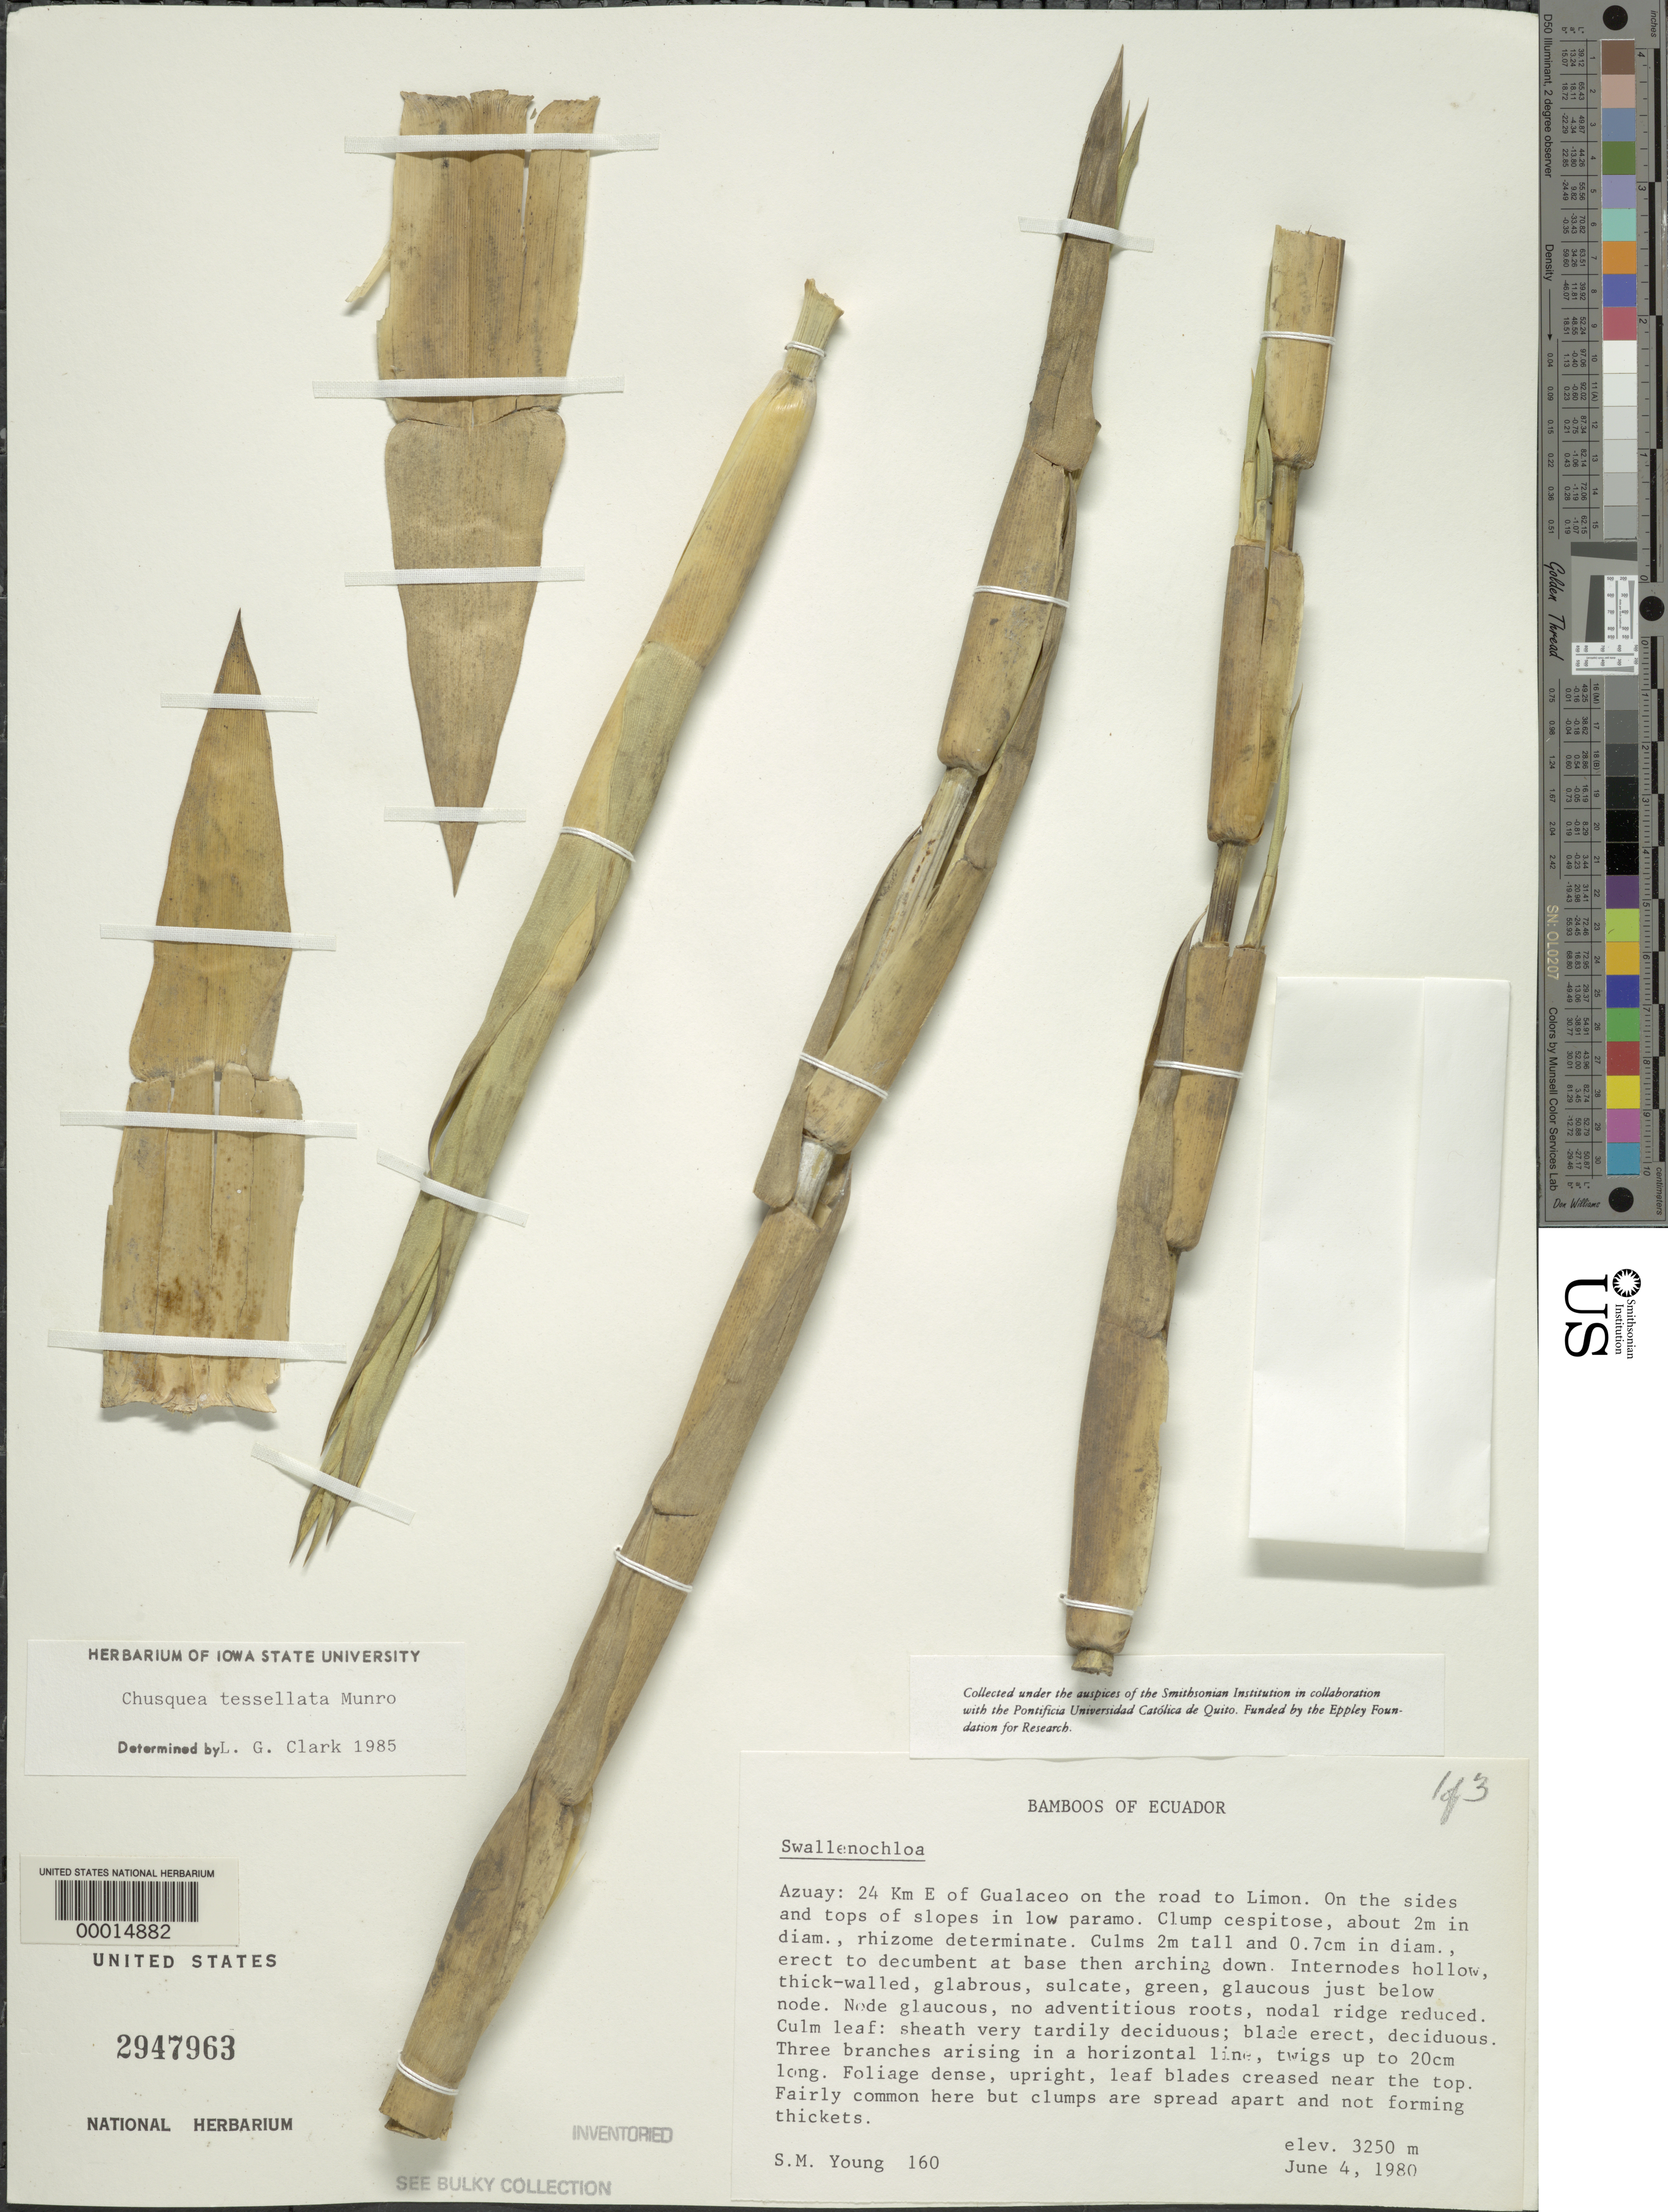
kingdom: Plantae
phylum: Tracheophyta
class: Liliopsida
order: Poales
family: Poaceae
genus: Chusquea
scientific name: Chusquea tessellata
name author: Munro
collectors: S. Young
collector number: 160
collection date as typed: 04 Jun 1980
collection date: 1980-06-04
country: Ecuador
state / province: Azuay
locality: Gualaceo/Limon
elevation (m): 3250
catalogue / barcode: US 2947963